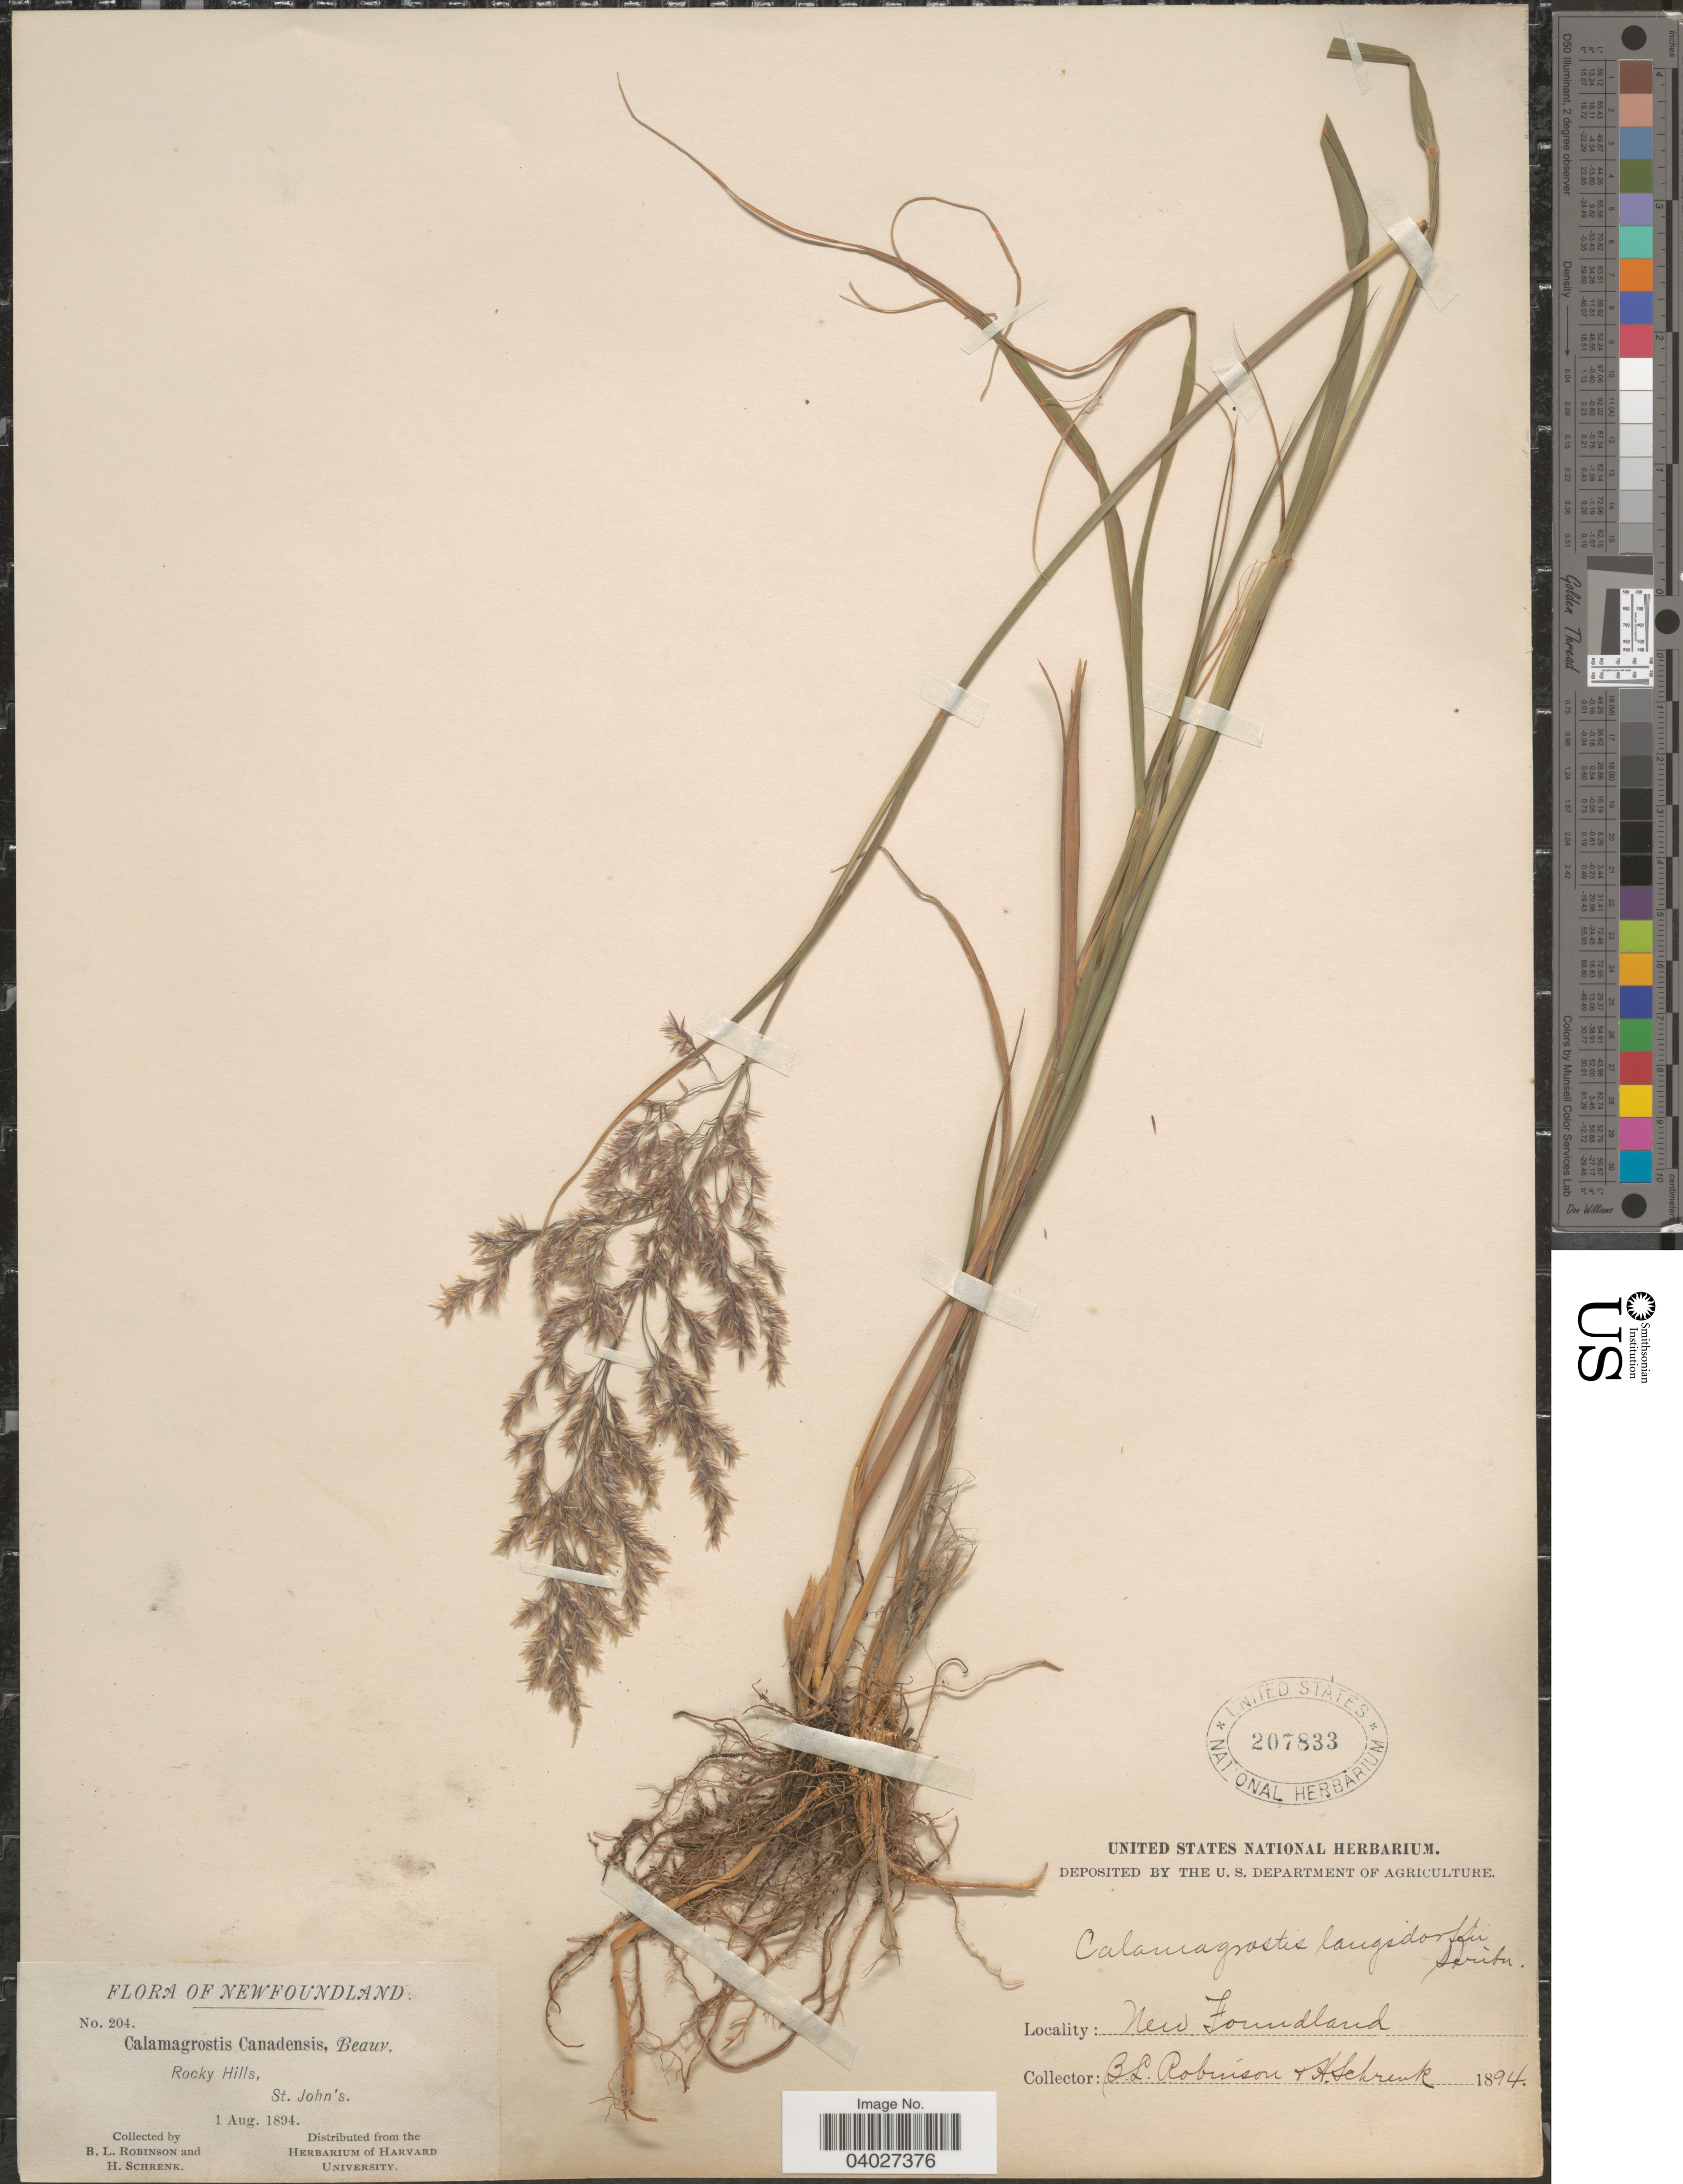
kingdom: Plantae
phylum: Tracheophyta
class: Liliopsida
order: Poales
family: Poaceae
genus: Calamagrostis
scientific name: Calamagrostis canadensis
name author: (Michx.) P. Beauv.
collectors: B. L. Robinson & H. Schrenk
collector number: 204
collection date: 1894-08-01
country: Canada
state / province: Newfoundland and Labrador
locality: Rocky Hills, St. John's.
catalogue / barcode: US 207833